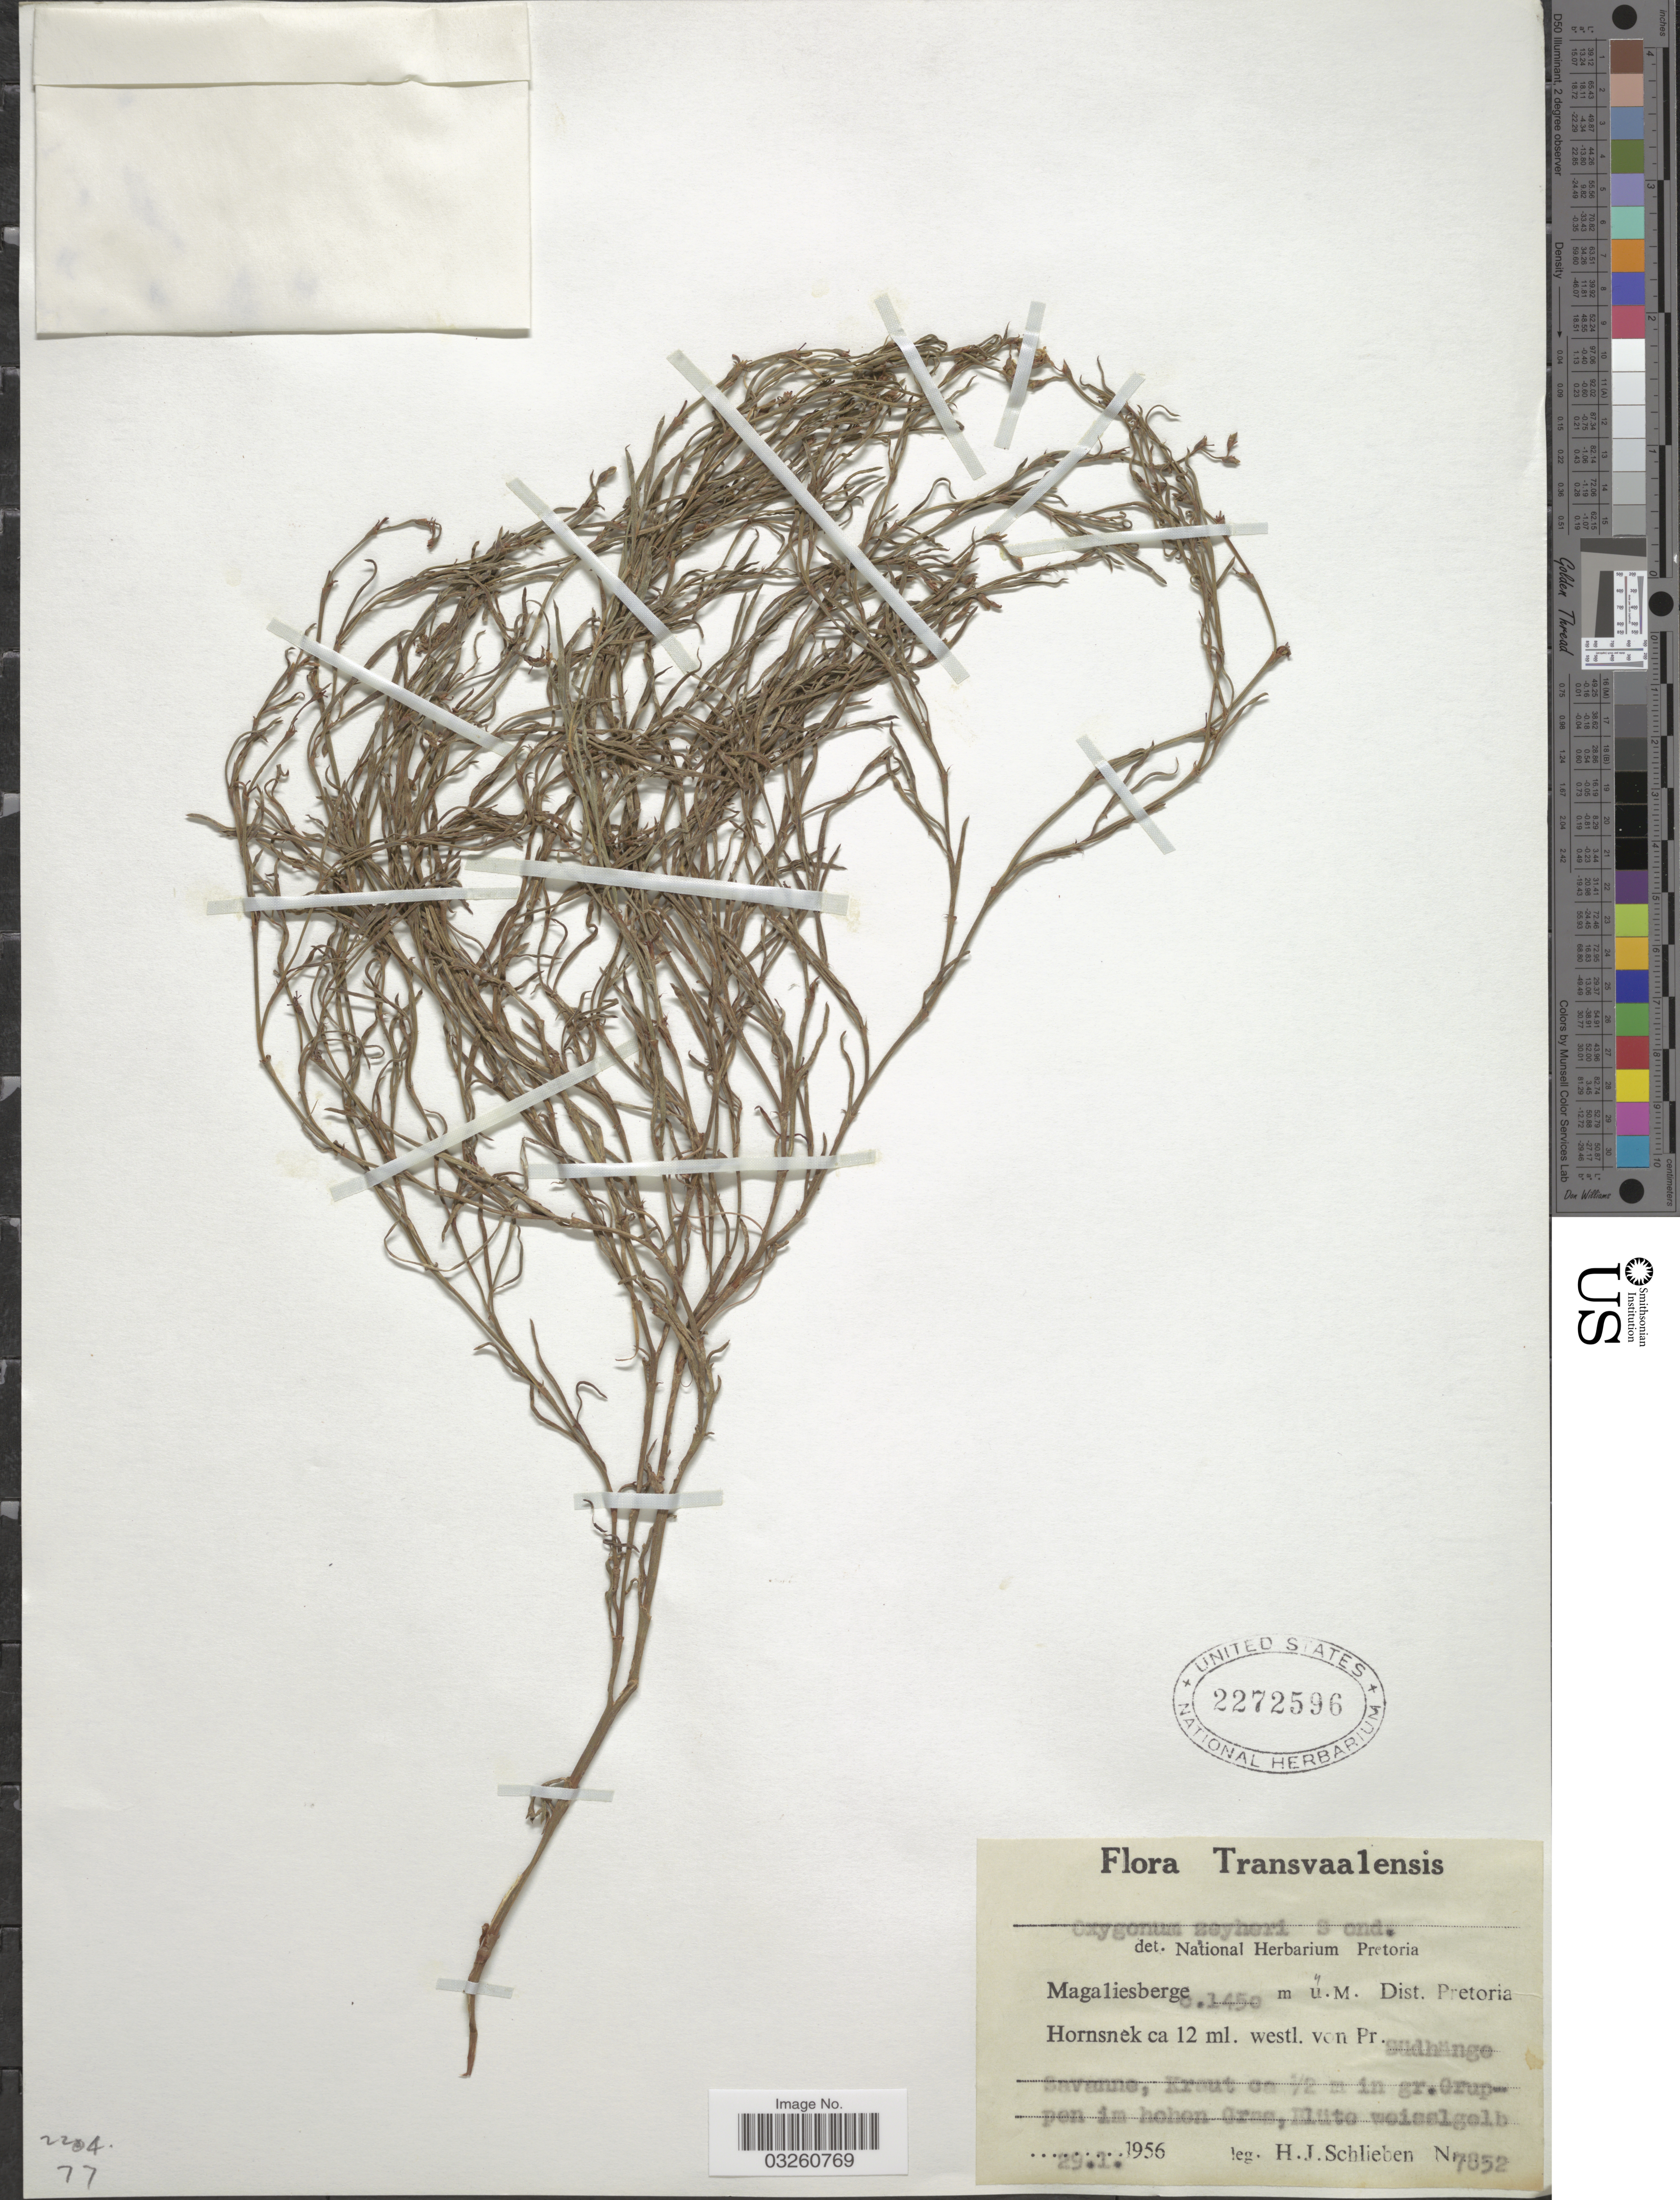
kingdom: Plantae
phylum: Tracheophyta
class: Magnoliopsida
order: Caryophyllales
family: Polygonaceae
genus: Oxygonum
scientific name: Oxygonum zeyheri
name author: Sond.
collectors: H. J. Schlieben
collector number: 7852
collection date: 1956-01-29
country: South Africa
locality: Transvaalensis. Magaliesberge. Dist. Pretoria. Hornsnek ca 12 ml. westl. von Pr. südhänge Savanne, Kraut ca 1/2 m in gr. Grupen im hohen Gras.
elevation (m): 1450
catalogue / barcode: US 2272596